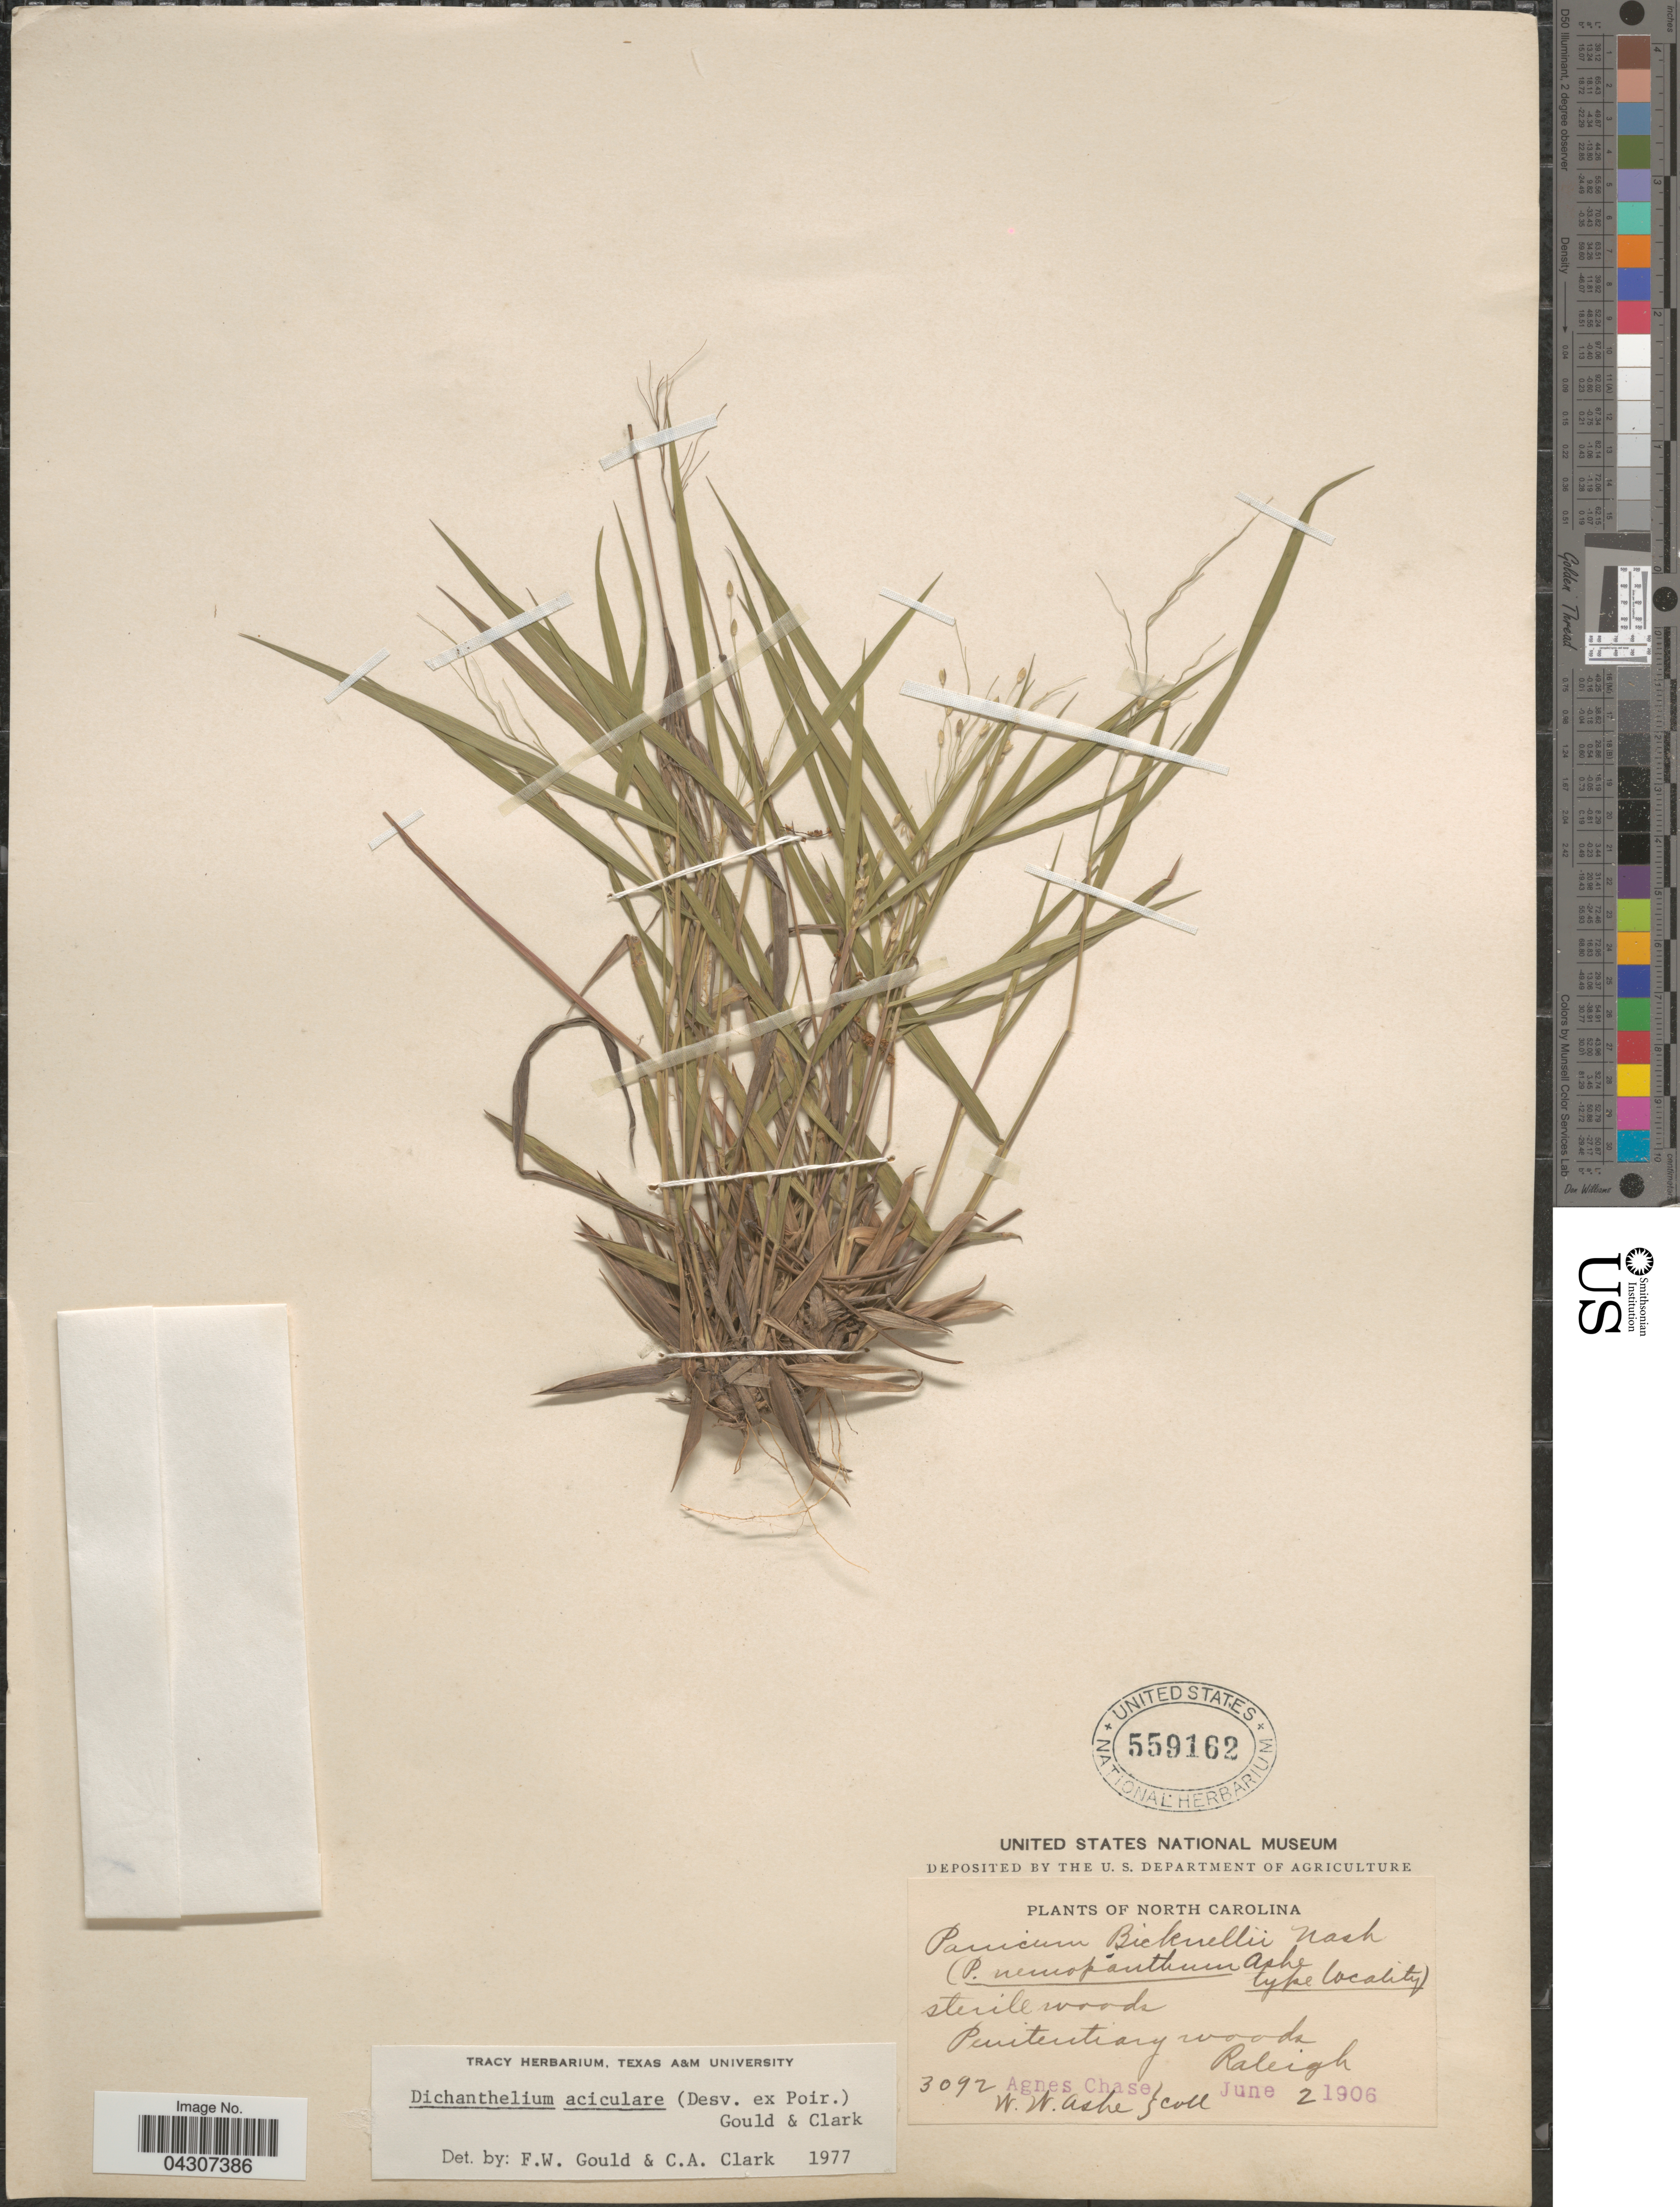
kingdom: Plantae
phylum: Tracheophyta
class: Liliopsida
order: Poales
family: Poaceae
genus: Dichanthelium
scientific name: Dichanthelium aciculare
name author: (Desv. ex Poir.) Gould & C.A. Clark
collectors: A. Chase & W. W. Ashe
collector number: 3092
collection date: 1906-06-02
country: United States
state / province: North Carolina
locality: Sterile woods. Penitentiary woods. Raleigh.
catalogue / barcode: US 559162